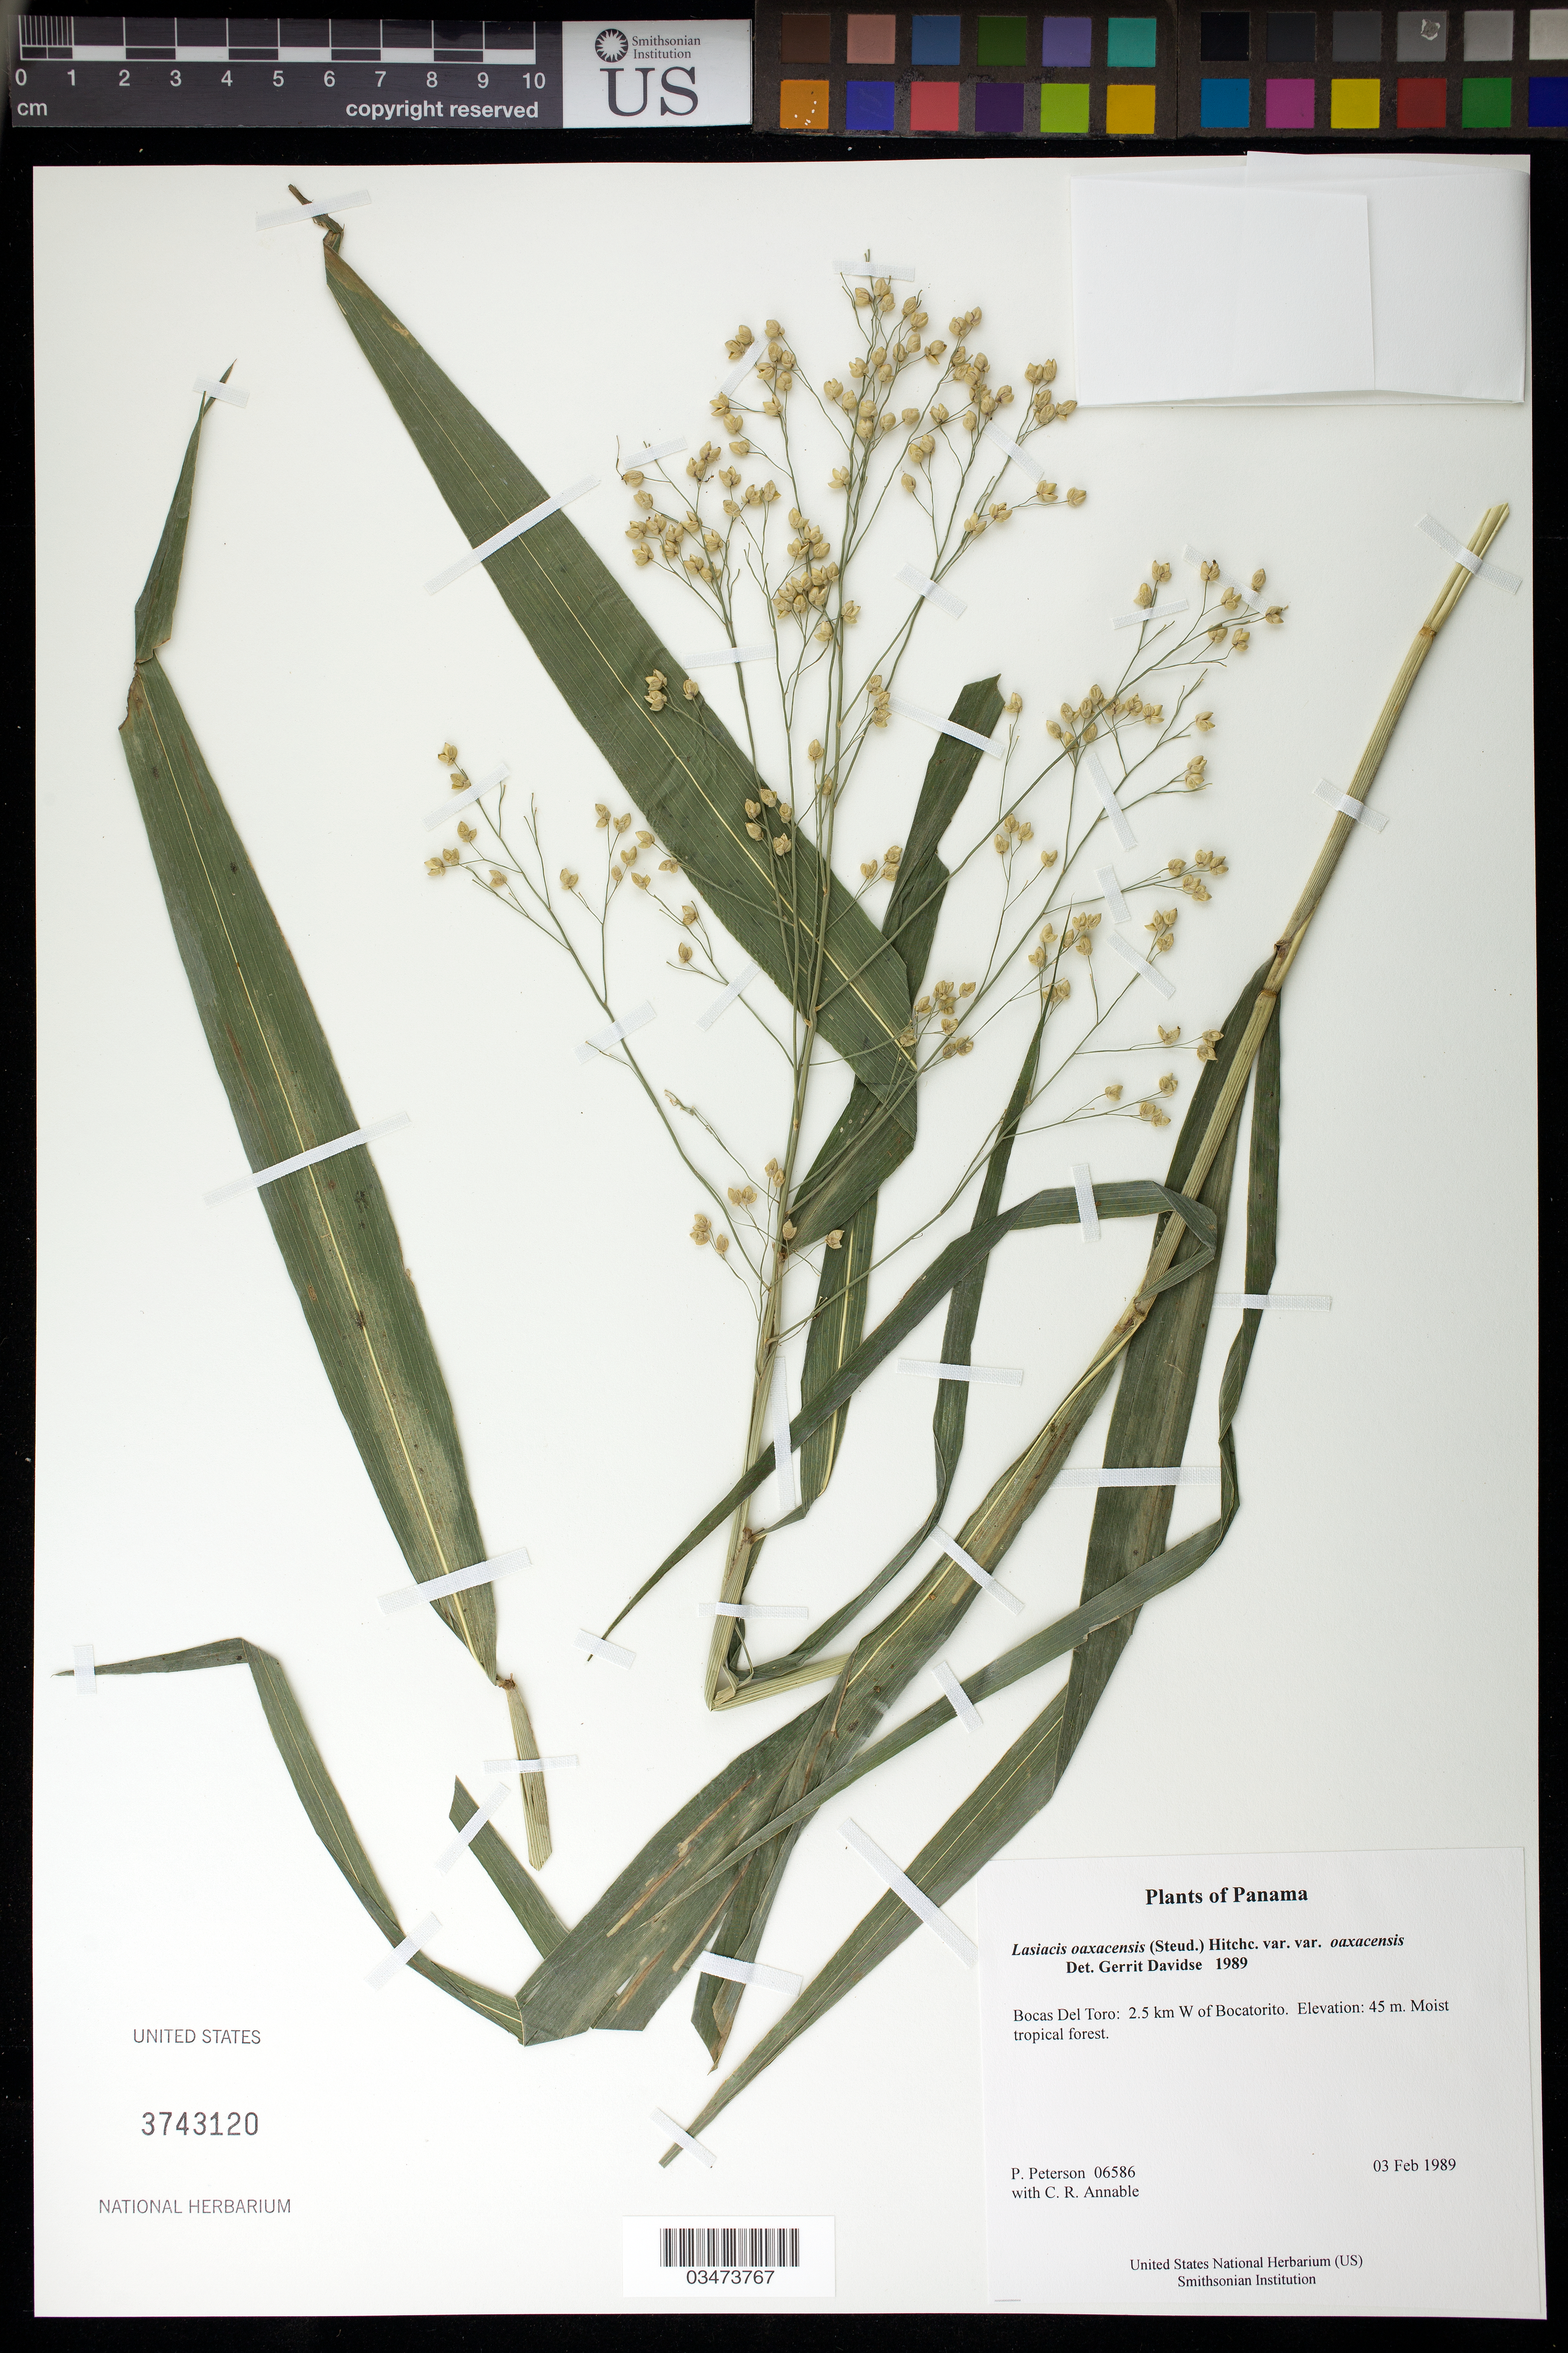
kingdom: Plantae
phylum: Tracheophyta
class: Liliopsida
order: Poales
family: Poaceae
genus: Lasiacis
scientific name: Lasiacis oaxacensis var. oaxacensis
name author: (Steud.) Hitchc.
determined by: Davidse, Gerrit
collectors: P. M. Peterson & C. R. Annable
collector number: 06586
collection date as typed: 03 Feb 1989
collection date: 1989-02-03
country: Panama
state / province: Bocas del Toro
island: San Cristobal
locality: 2.5 km W of Bocatorito.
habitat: Moist tropical forest.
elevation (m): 45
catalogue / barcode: US 3743120